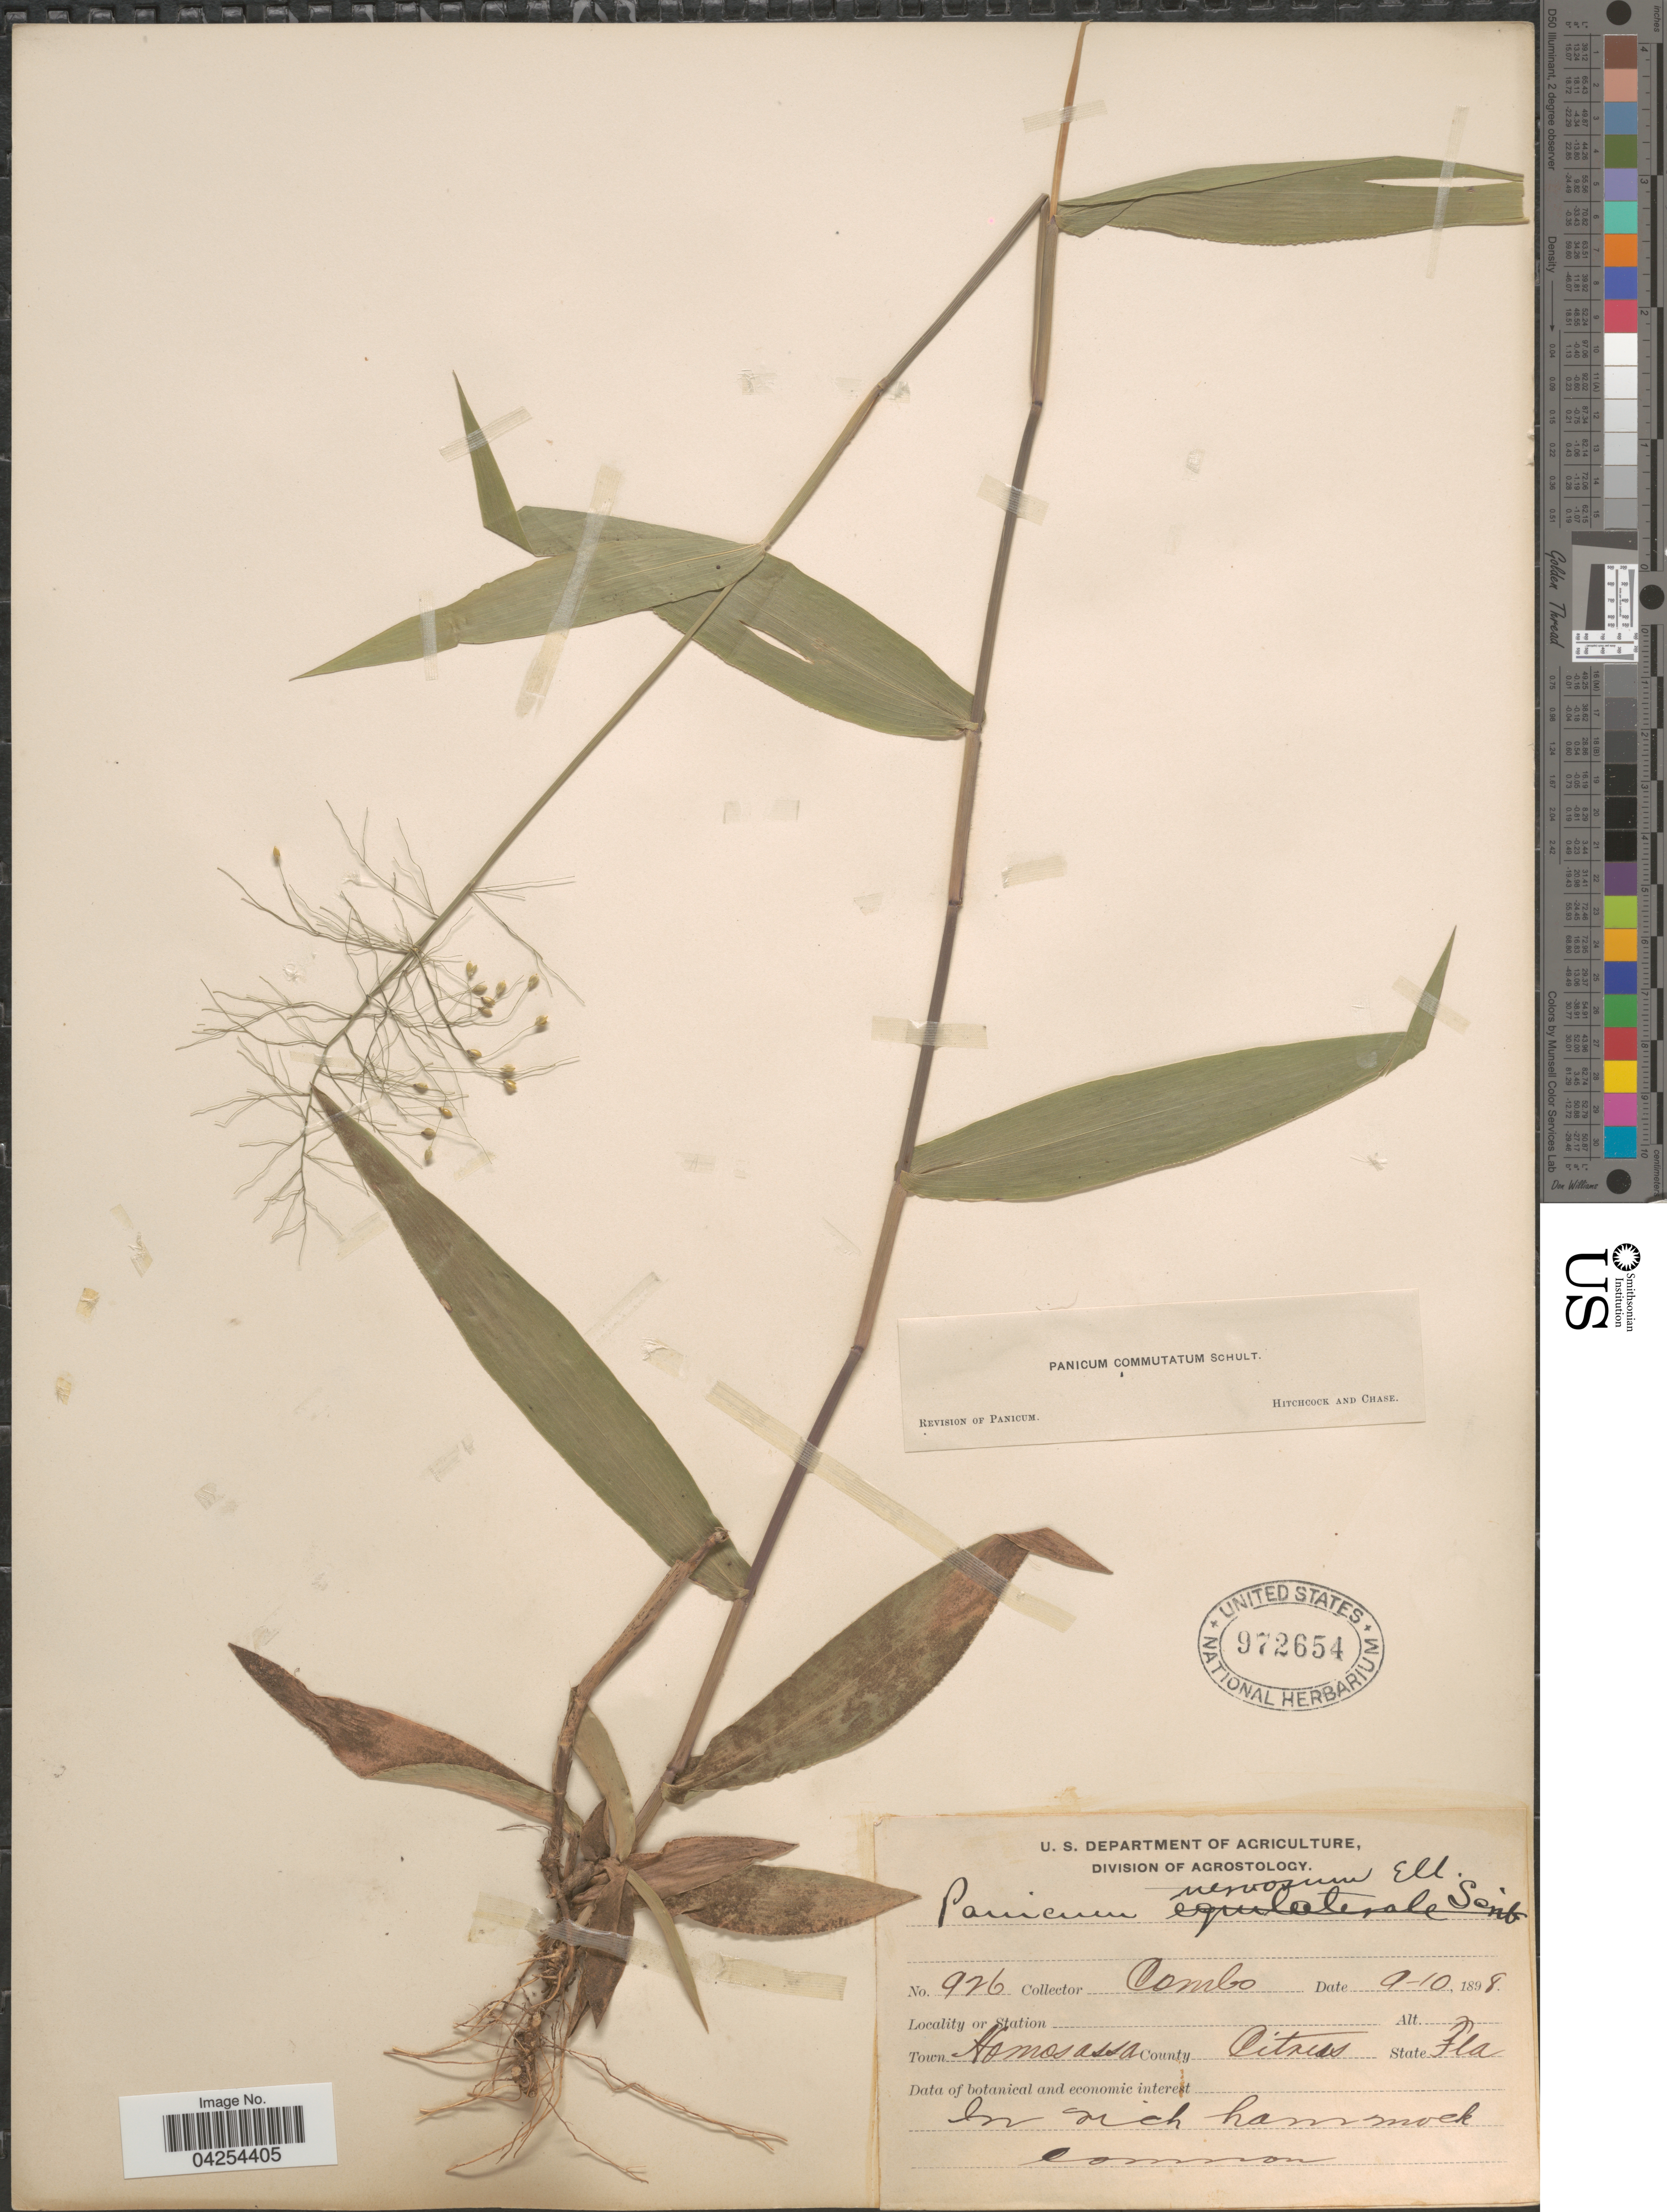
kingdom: Plantae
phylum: Tracheophyta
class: Liliopsida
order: Poales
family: Poaceae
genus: Dichanthelium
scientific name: Dichanthelium commutatum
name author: (Schult.) Gould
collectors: -. Combs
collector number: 926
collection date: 1898-09-10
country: United States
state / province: Florida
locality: Town Homosassa. County Citrus.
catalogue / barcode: US 972654